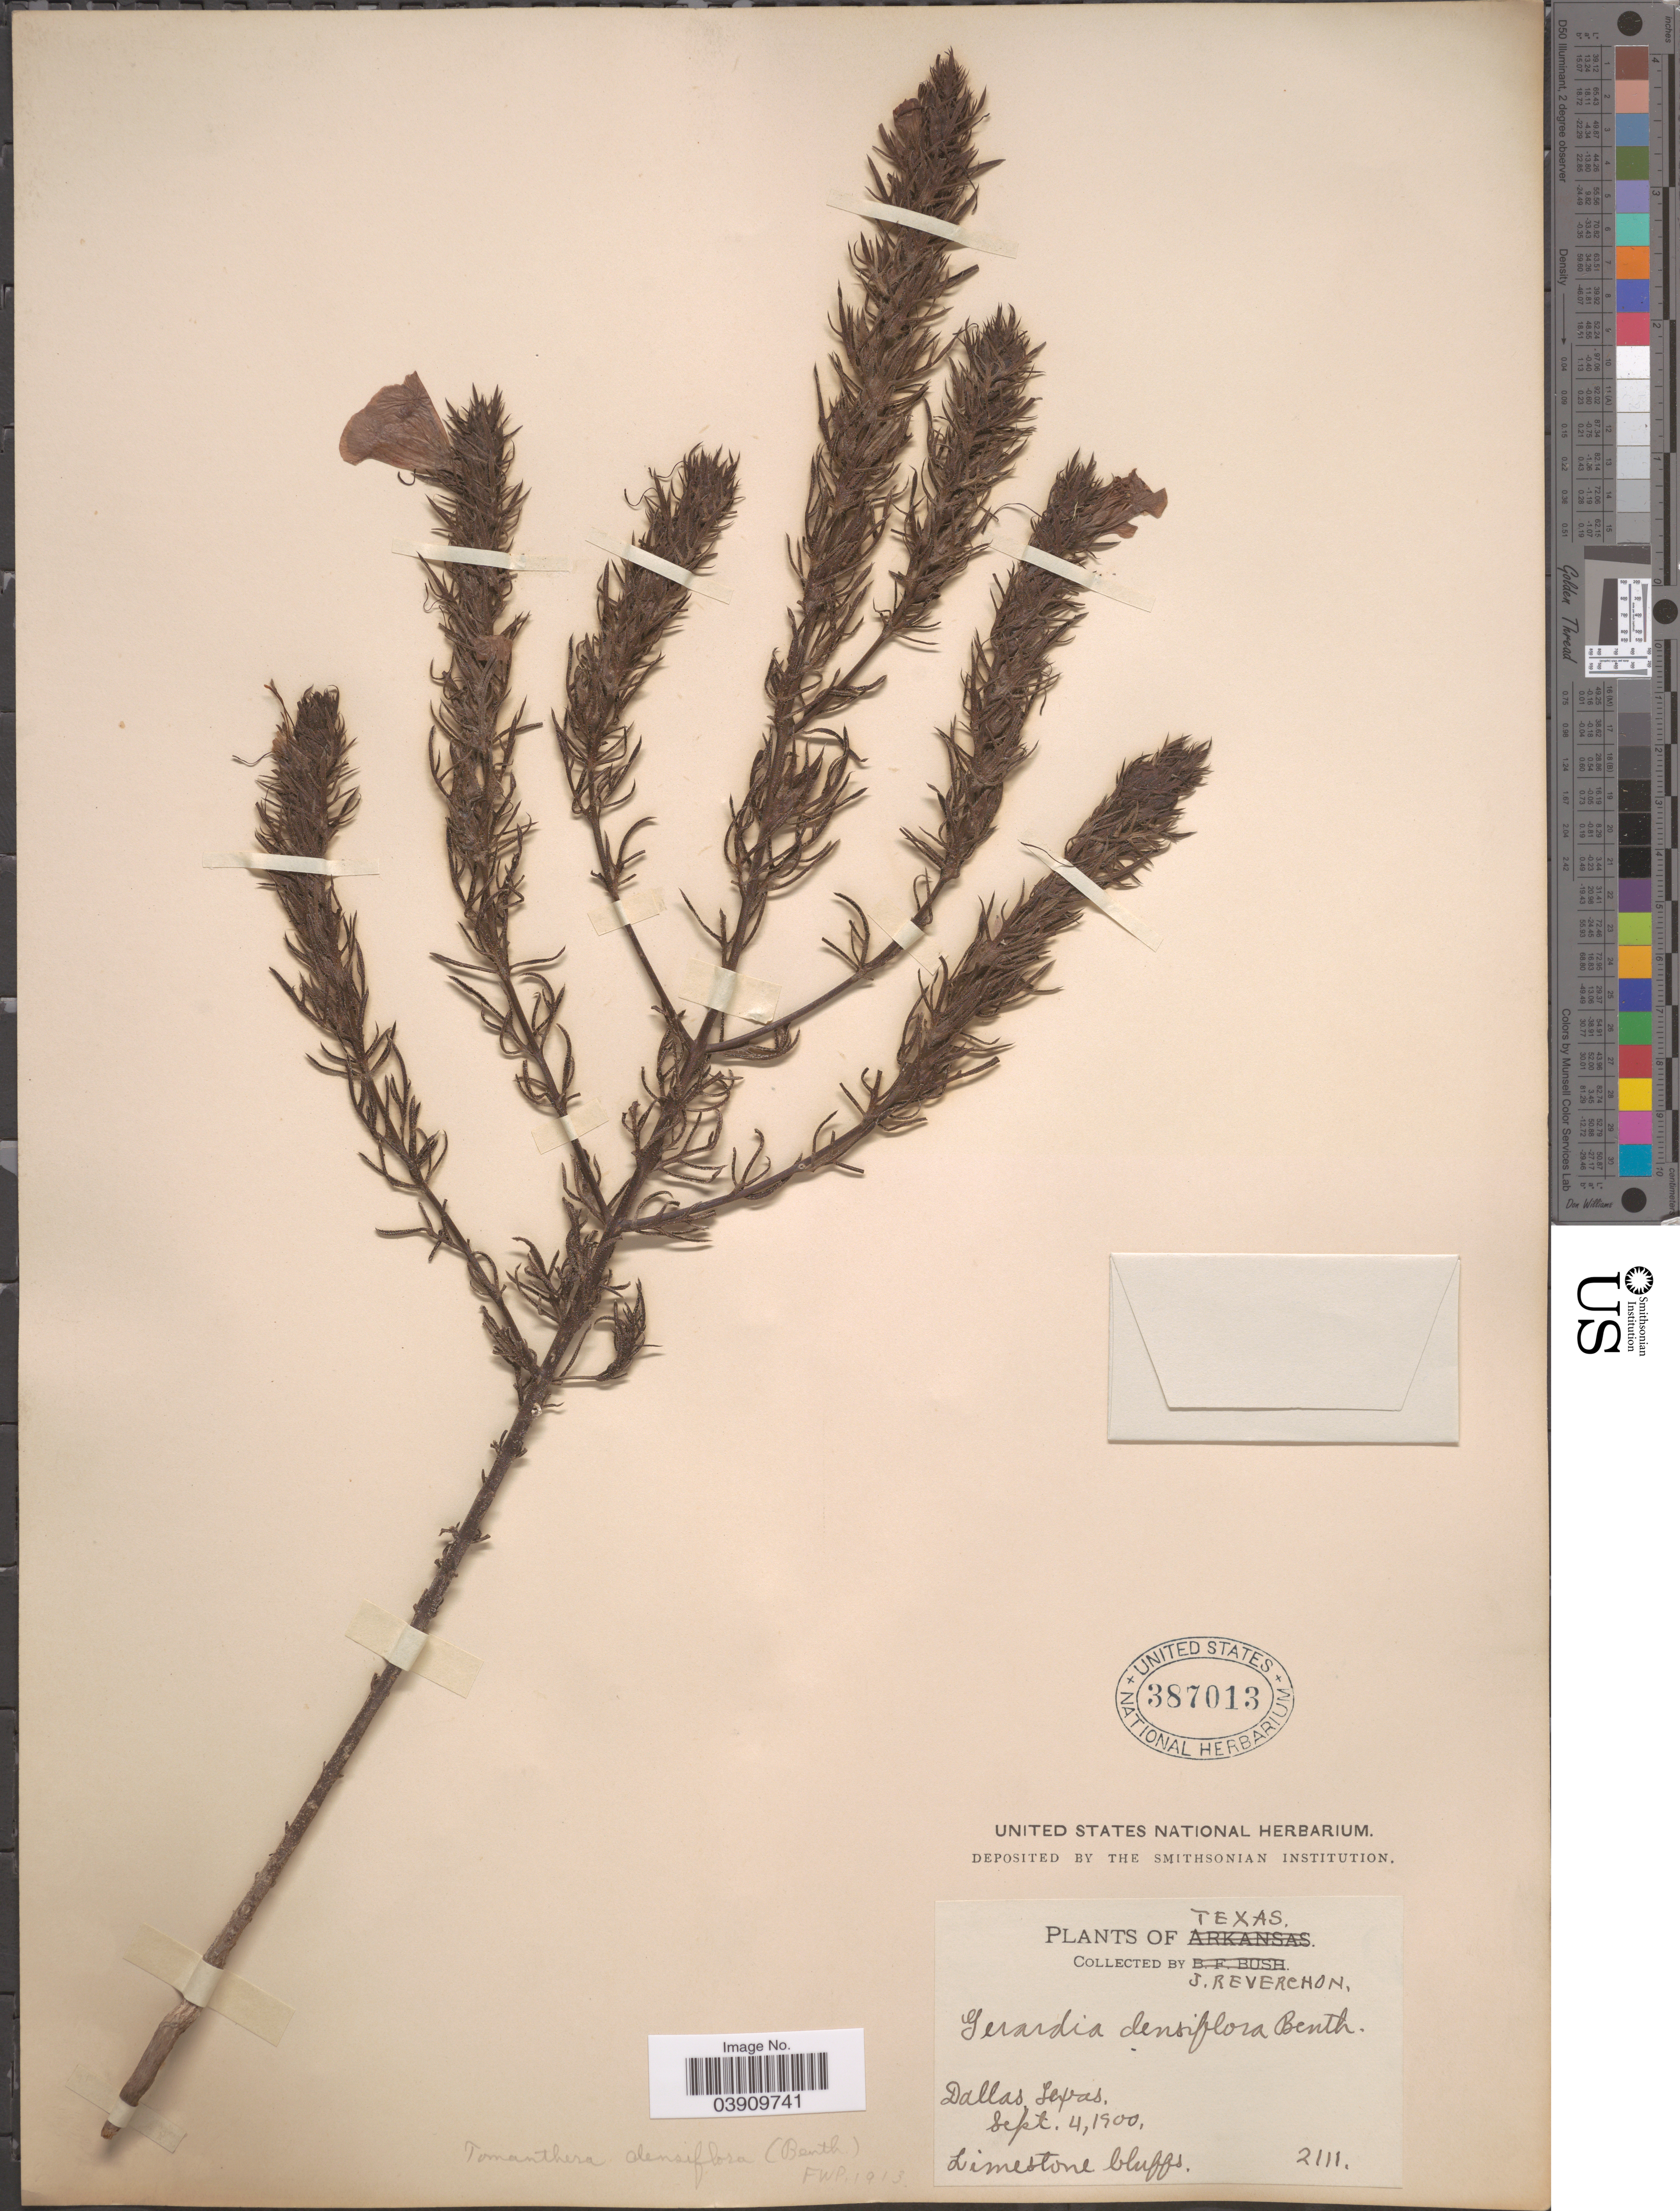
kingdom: Plantae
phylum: Tracheophyta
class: Magnoliopsida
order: Lamiales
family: Orobanchaceae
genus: Tomanthera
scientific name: Tomanthera densiflora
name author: (Benth.) Pennell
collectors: J. Reverchon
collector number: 2111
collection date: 1900-09-04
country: United States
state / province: Texas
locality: Dallas.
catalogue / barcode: US 387013